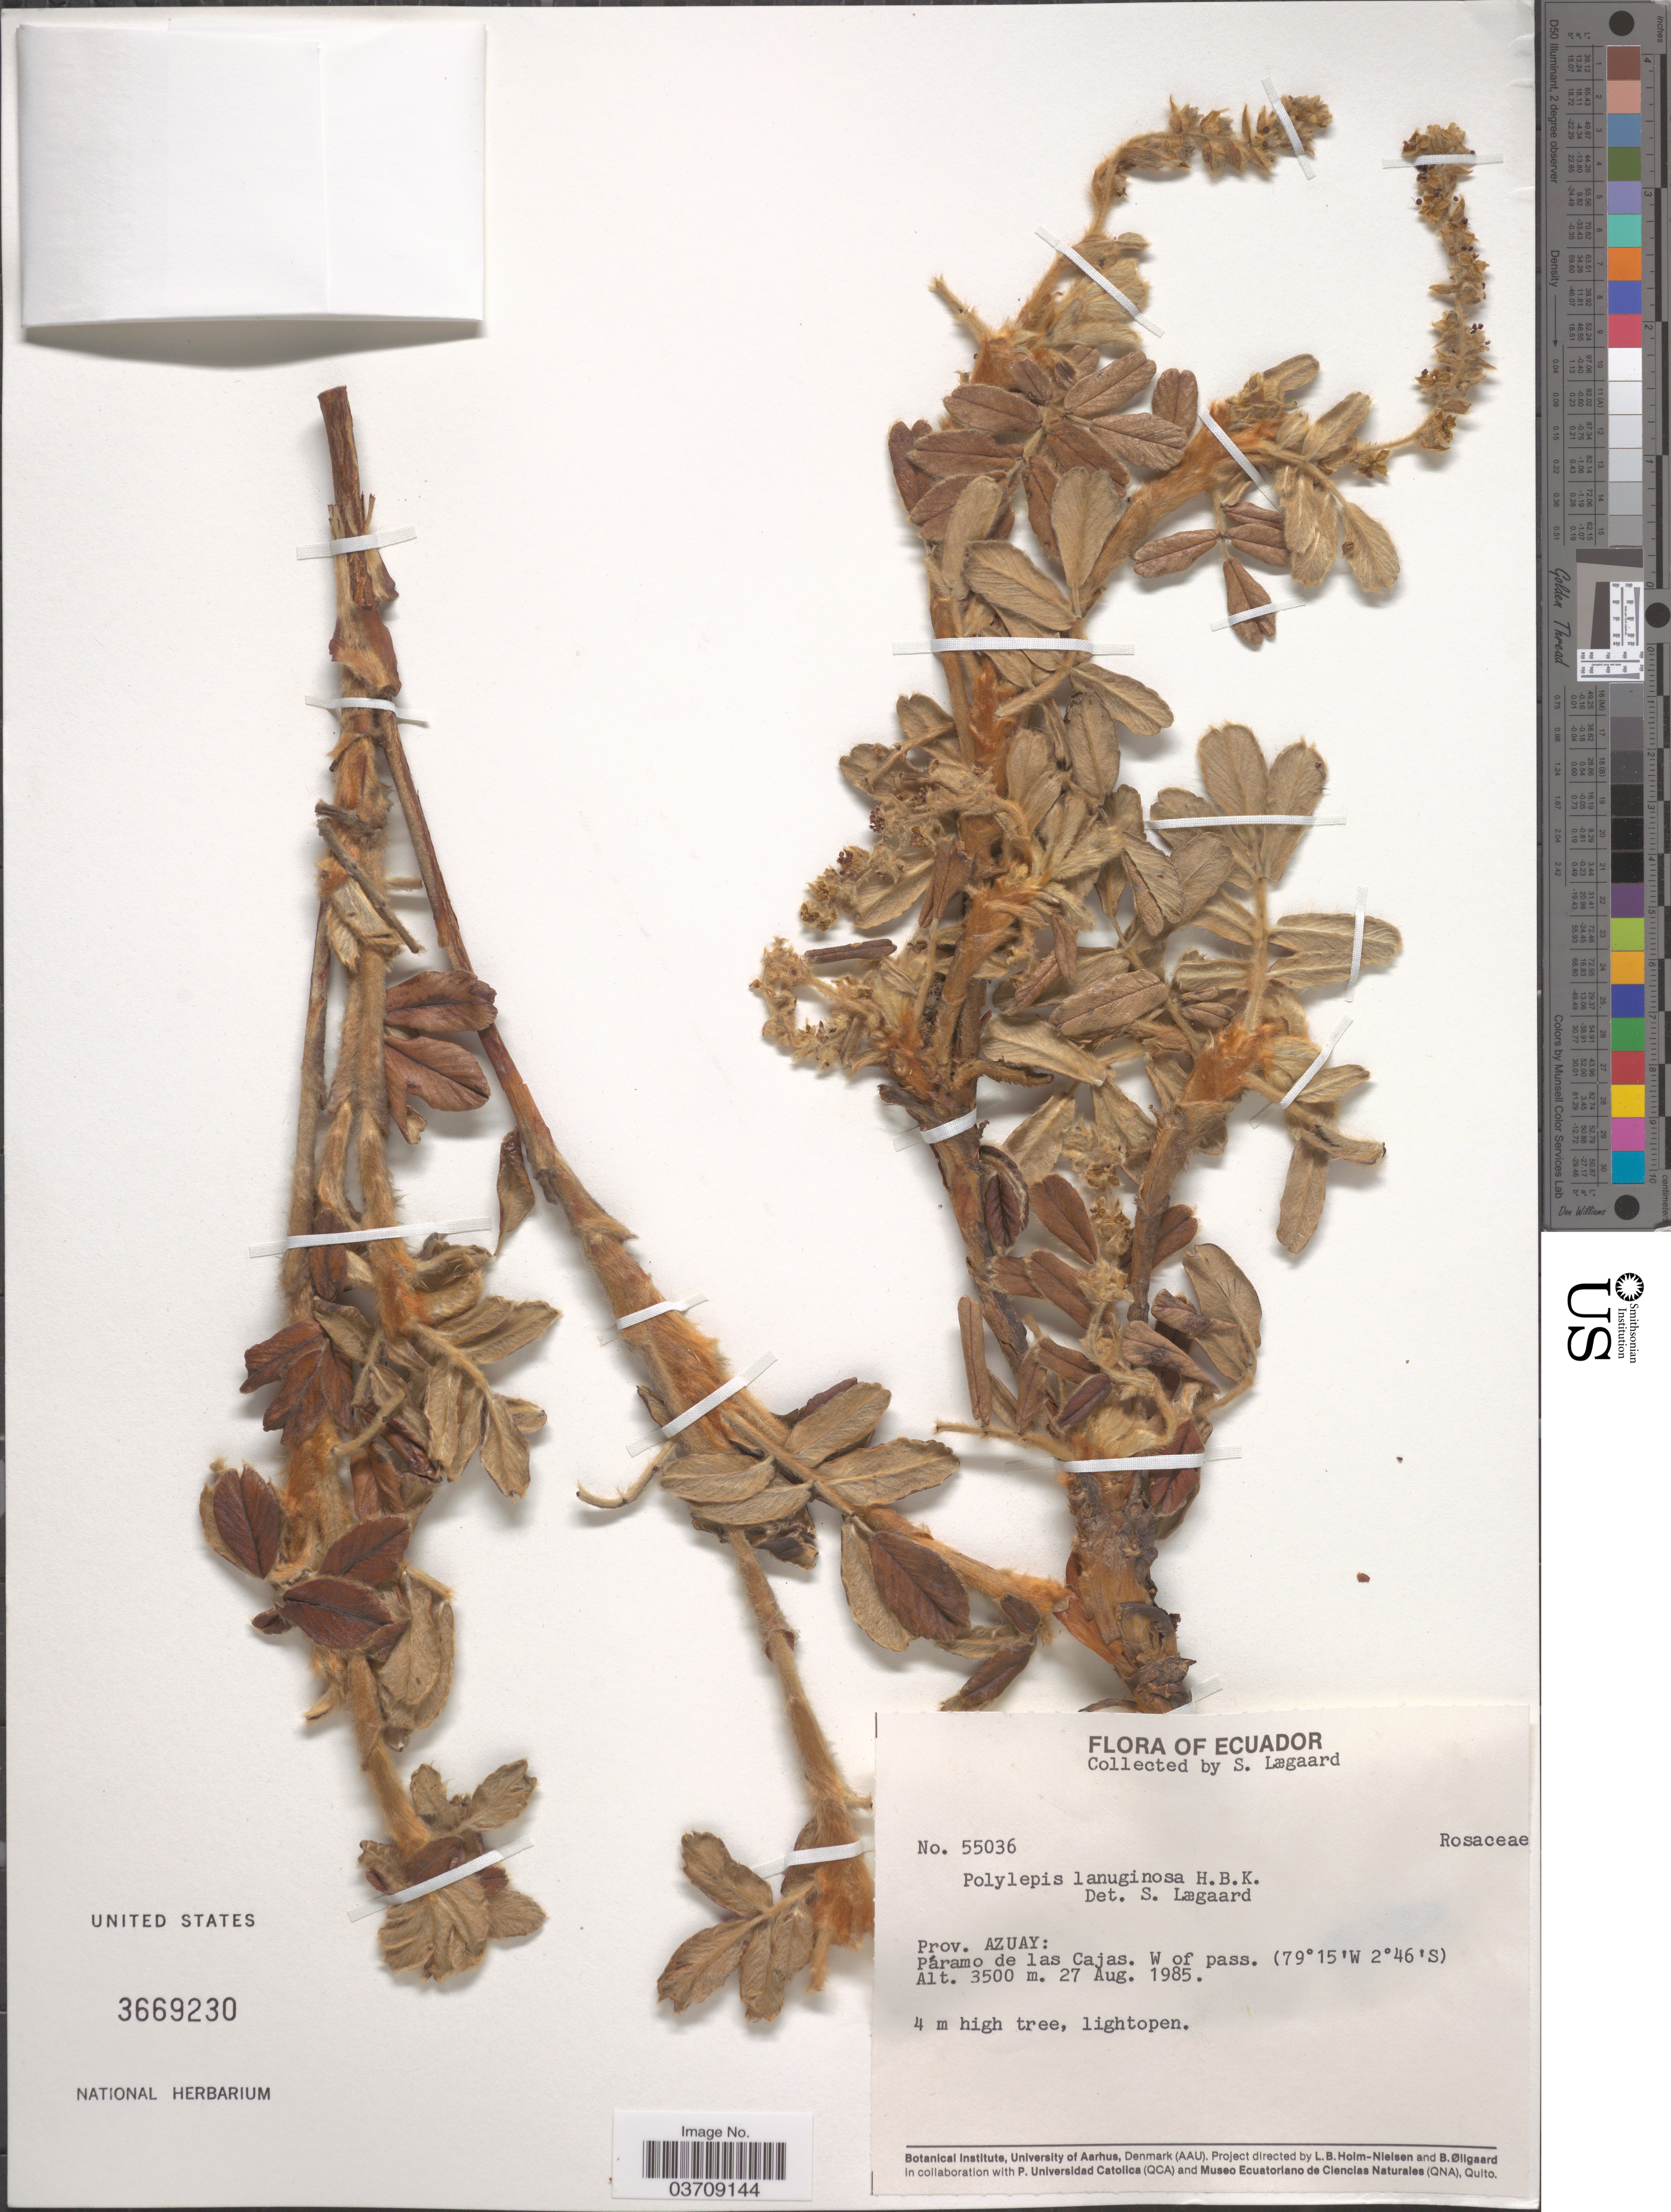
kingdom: Plantae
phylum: Tracheophyta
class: Magnoliopsida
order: Rosales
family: Rosaceae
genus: Polylepis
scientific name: Polylepis lanuginosa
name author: Kunth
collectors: S. Lægaard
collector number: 55036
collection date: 1985-08-27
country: Ecuador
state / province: Azuay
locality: Páramo de las Cajas. W of pass.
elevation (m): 3500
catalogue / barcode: US 3669230